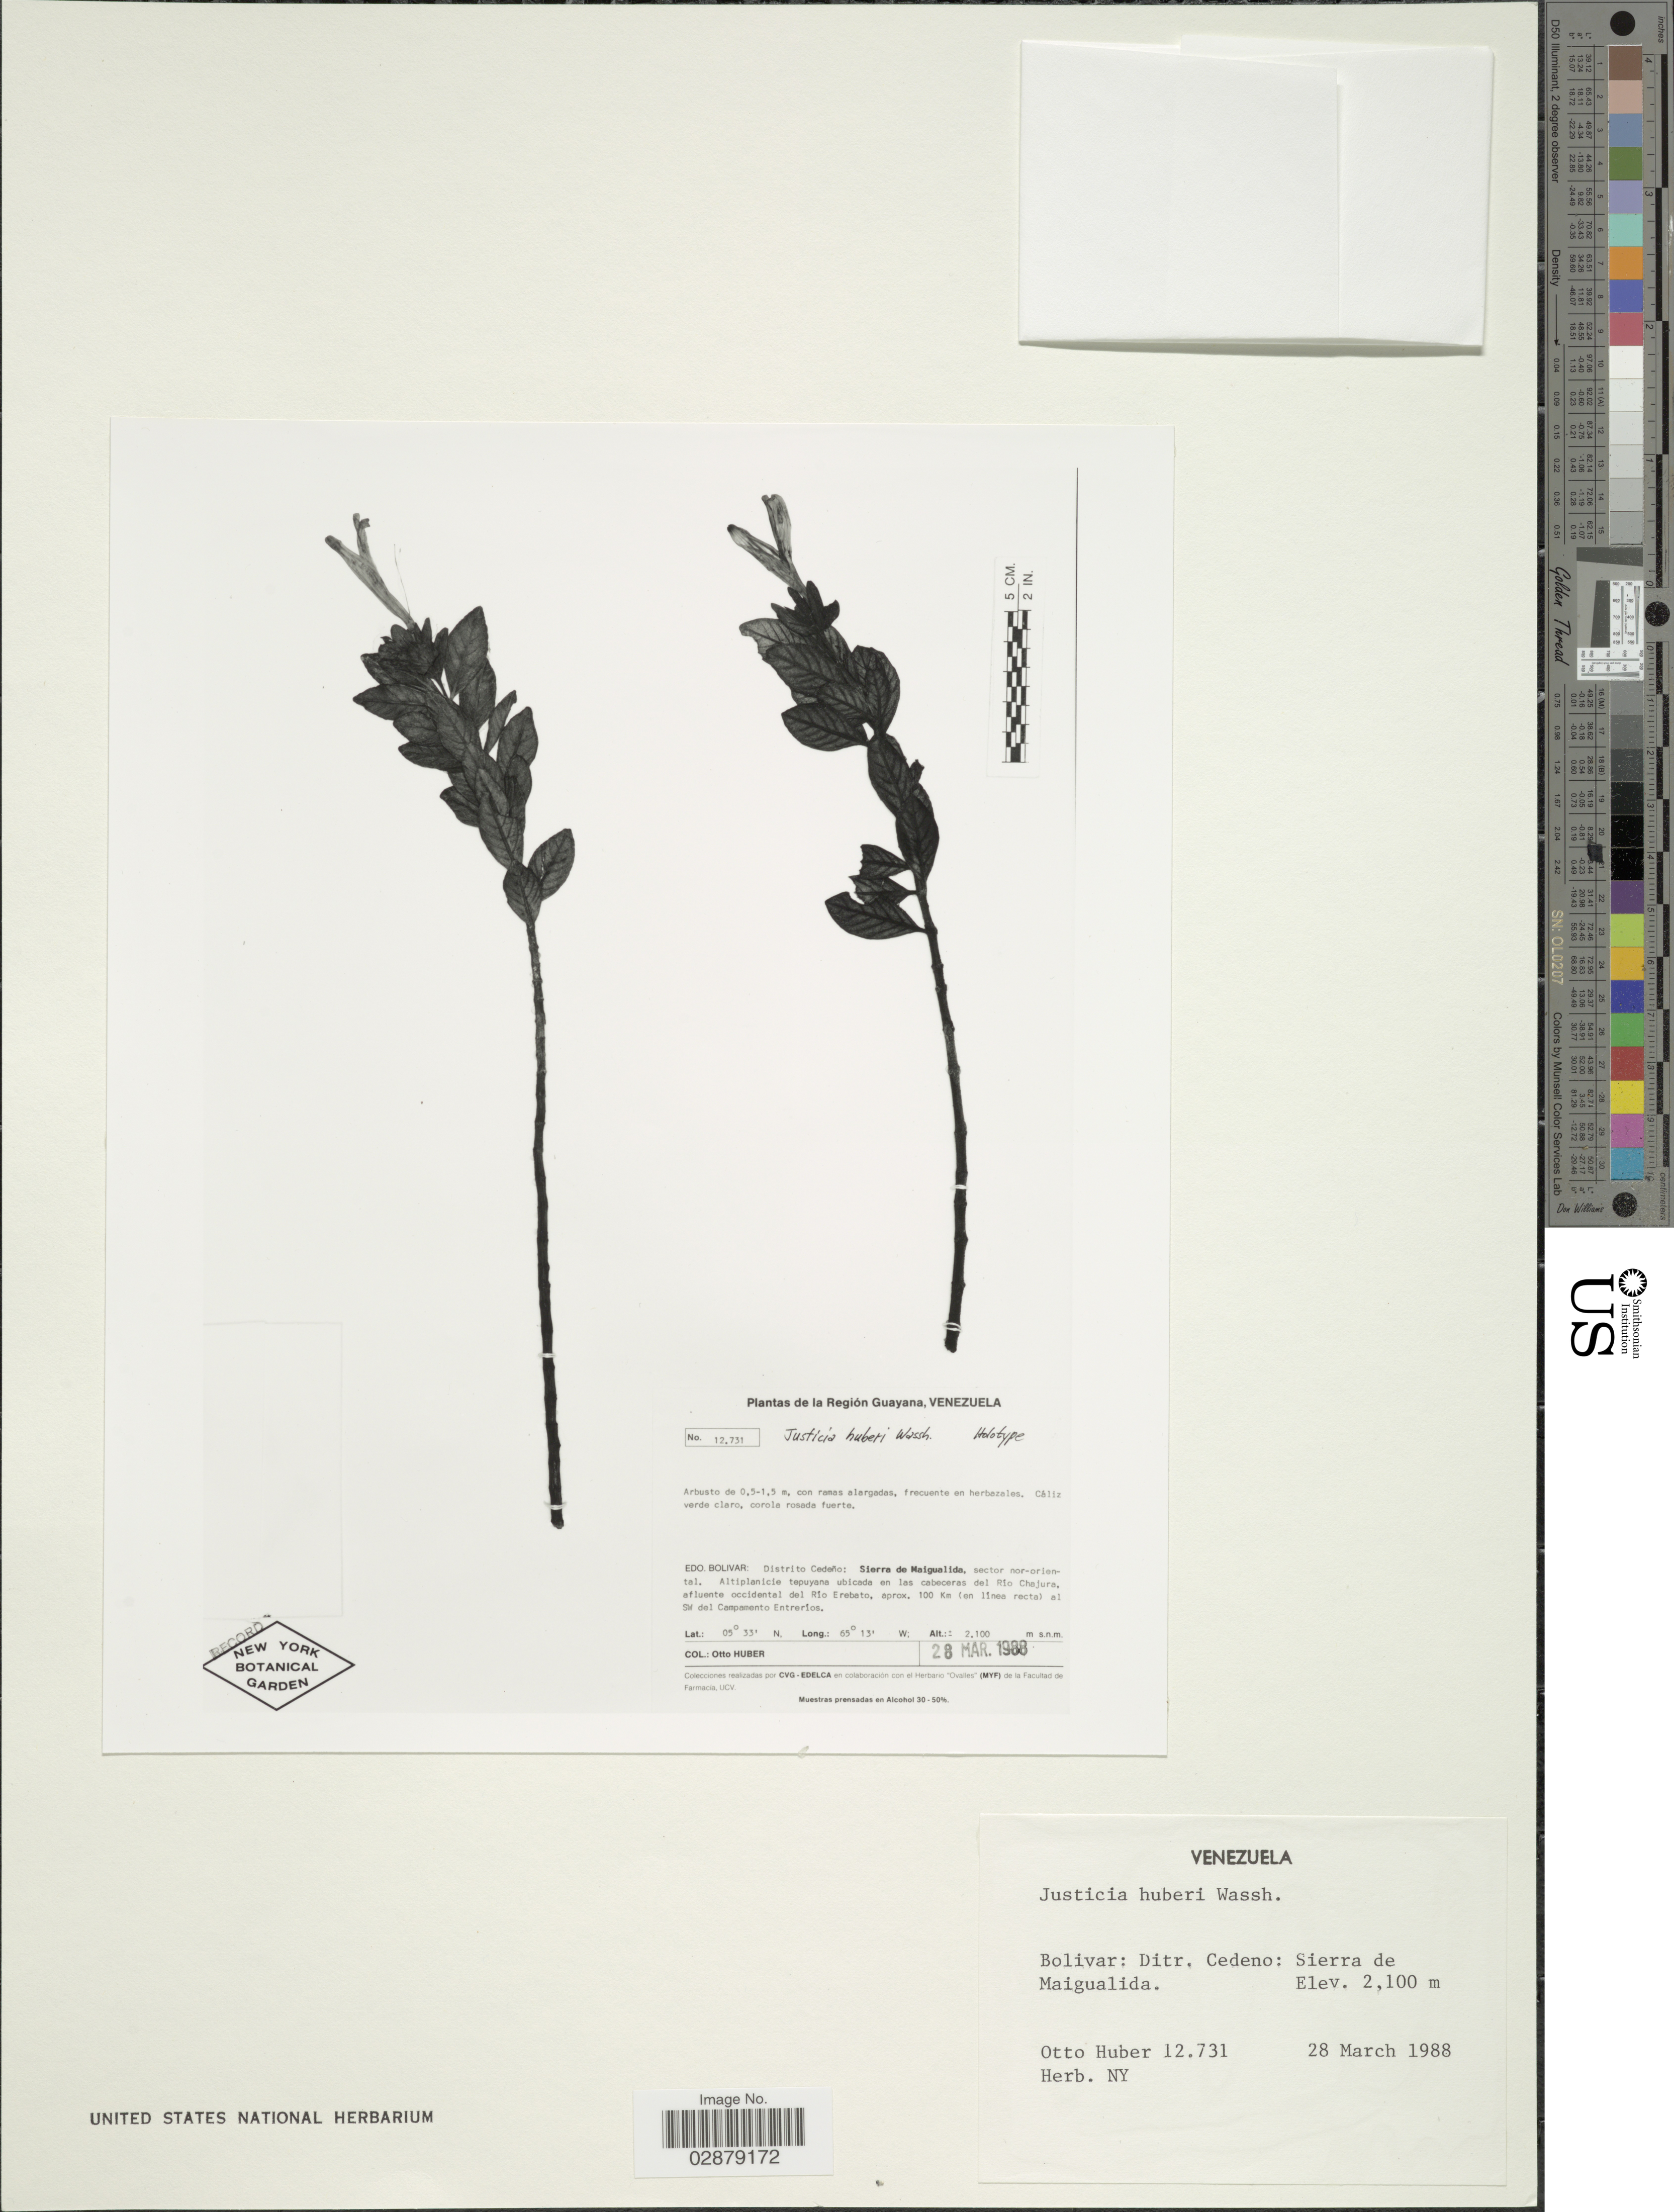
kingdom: Plantae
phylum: Tracheophyta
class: Magnoliopsida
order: Lamiales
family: Acanthaceae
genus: Justicia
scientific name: Justicia huberi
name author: Wassh.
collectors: O. Huber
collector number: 12731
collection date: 1988-03-28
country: Venezuela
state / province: Bolivar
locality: Edo. Bolivar: Distrito Cedeño: Sierra de Maigualida, sector nor-oriental. Altiplanicie tepuyana ubicada en las cabeceras del Río Chajura, afluente occidental del Río Erebato, aprox. 100 Km (en línea recta) al SW del Campamento Enteríos.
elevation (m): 2100